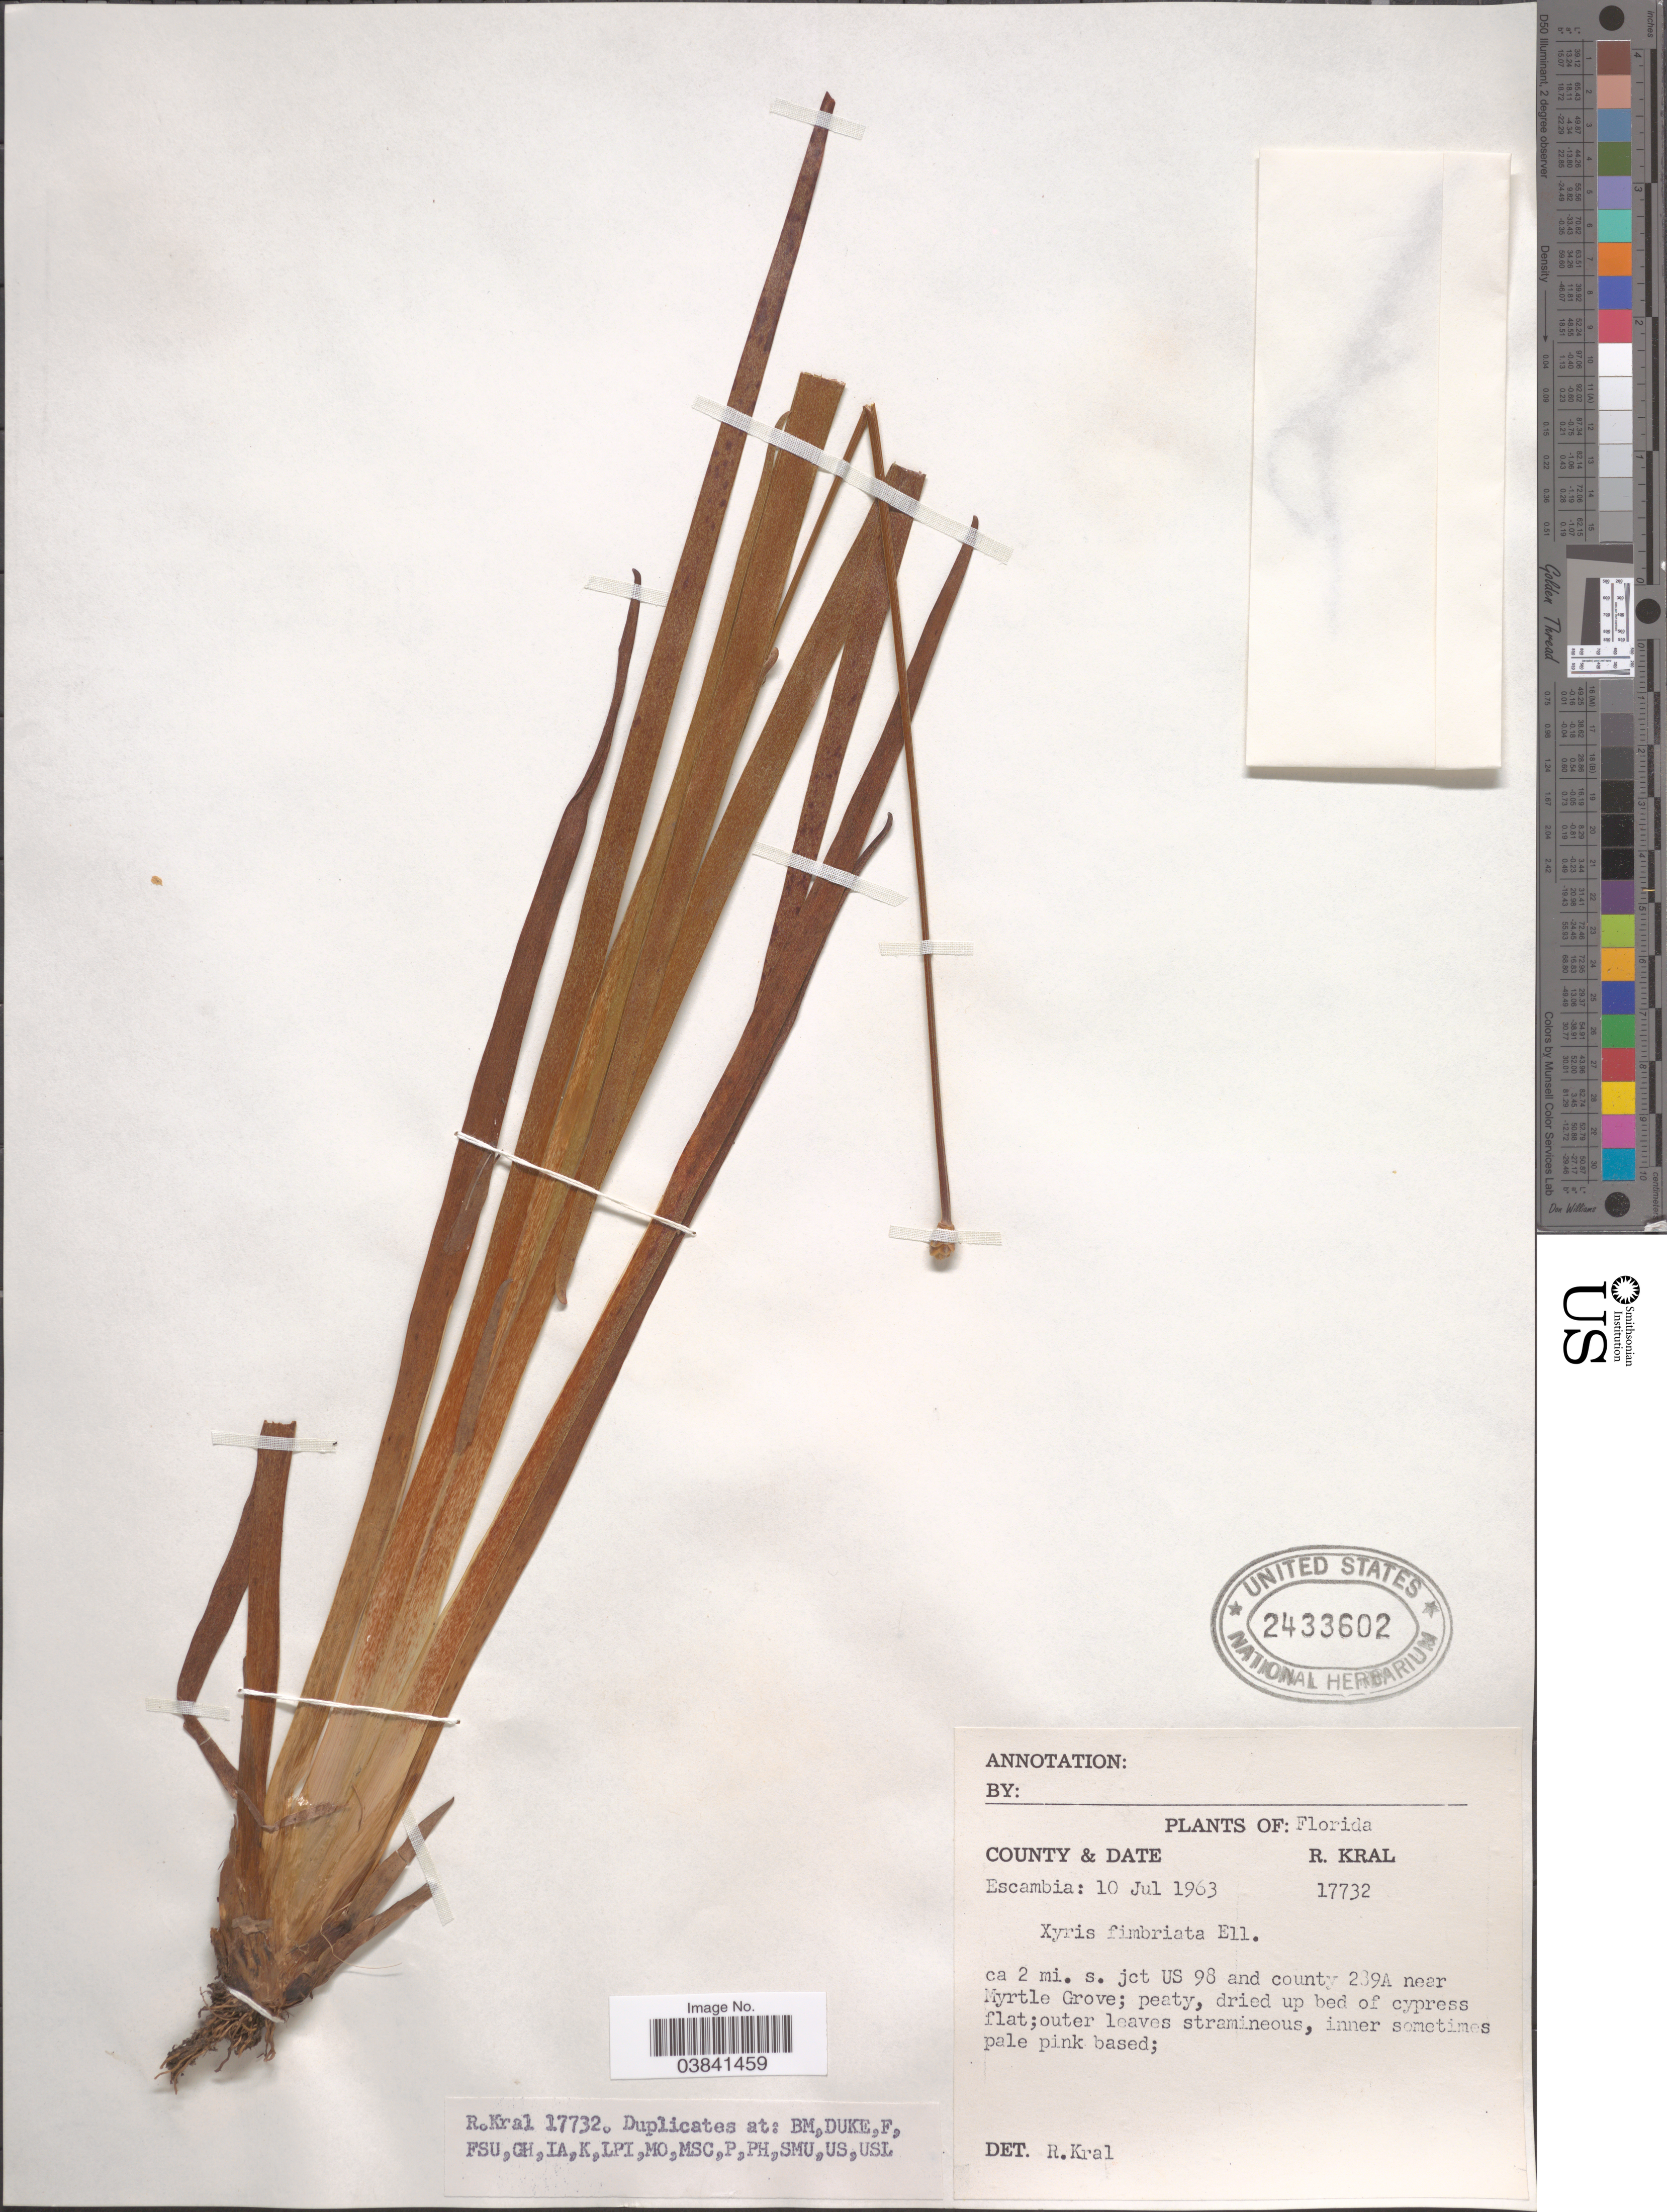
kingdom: Plantae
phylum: Tracheophyta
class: Liliopsida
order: Poales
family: Xyridaceae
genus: Xyris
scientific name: Xyris fimbriata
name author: Elliott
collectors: R. Kral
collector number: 17732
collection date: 1963-07-10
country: United States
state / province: Florida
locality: County Escambia: ca 2 mi. s. jct US 98 and county 289A near Myrtle Grove.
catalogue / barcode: US 2433602